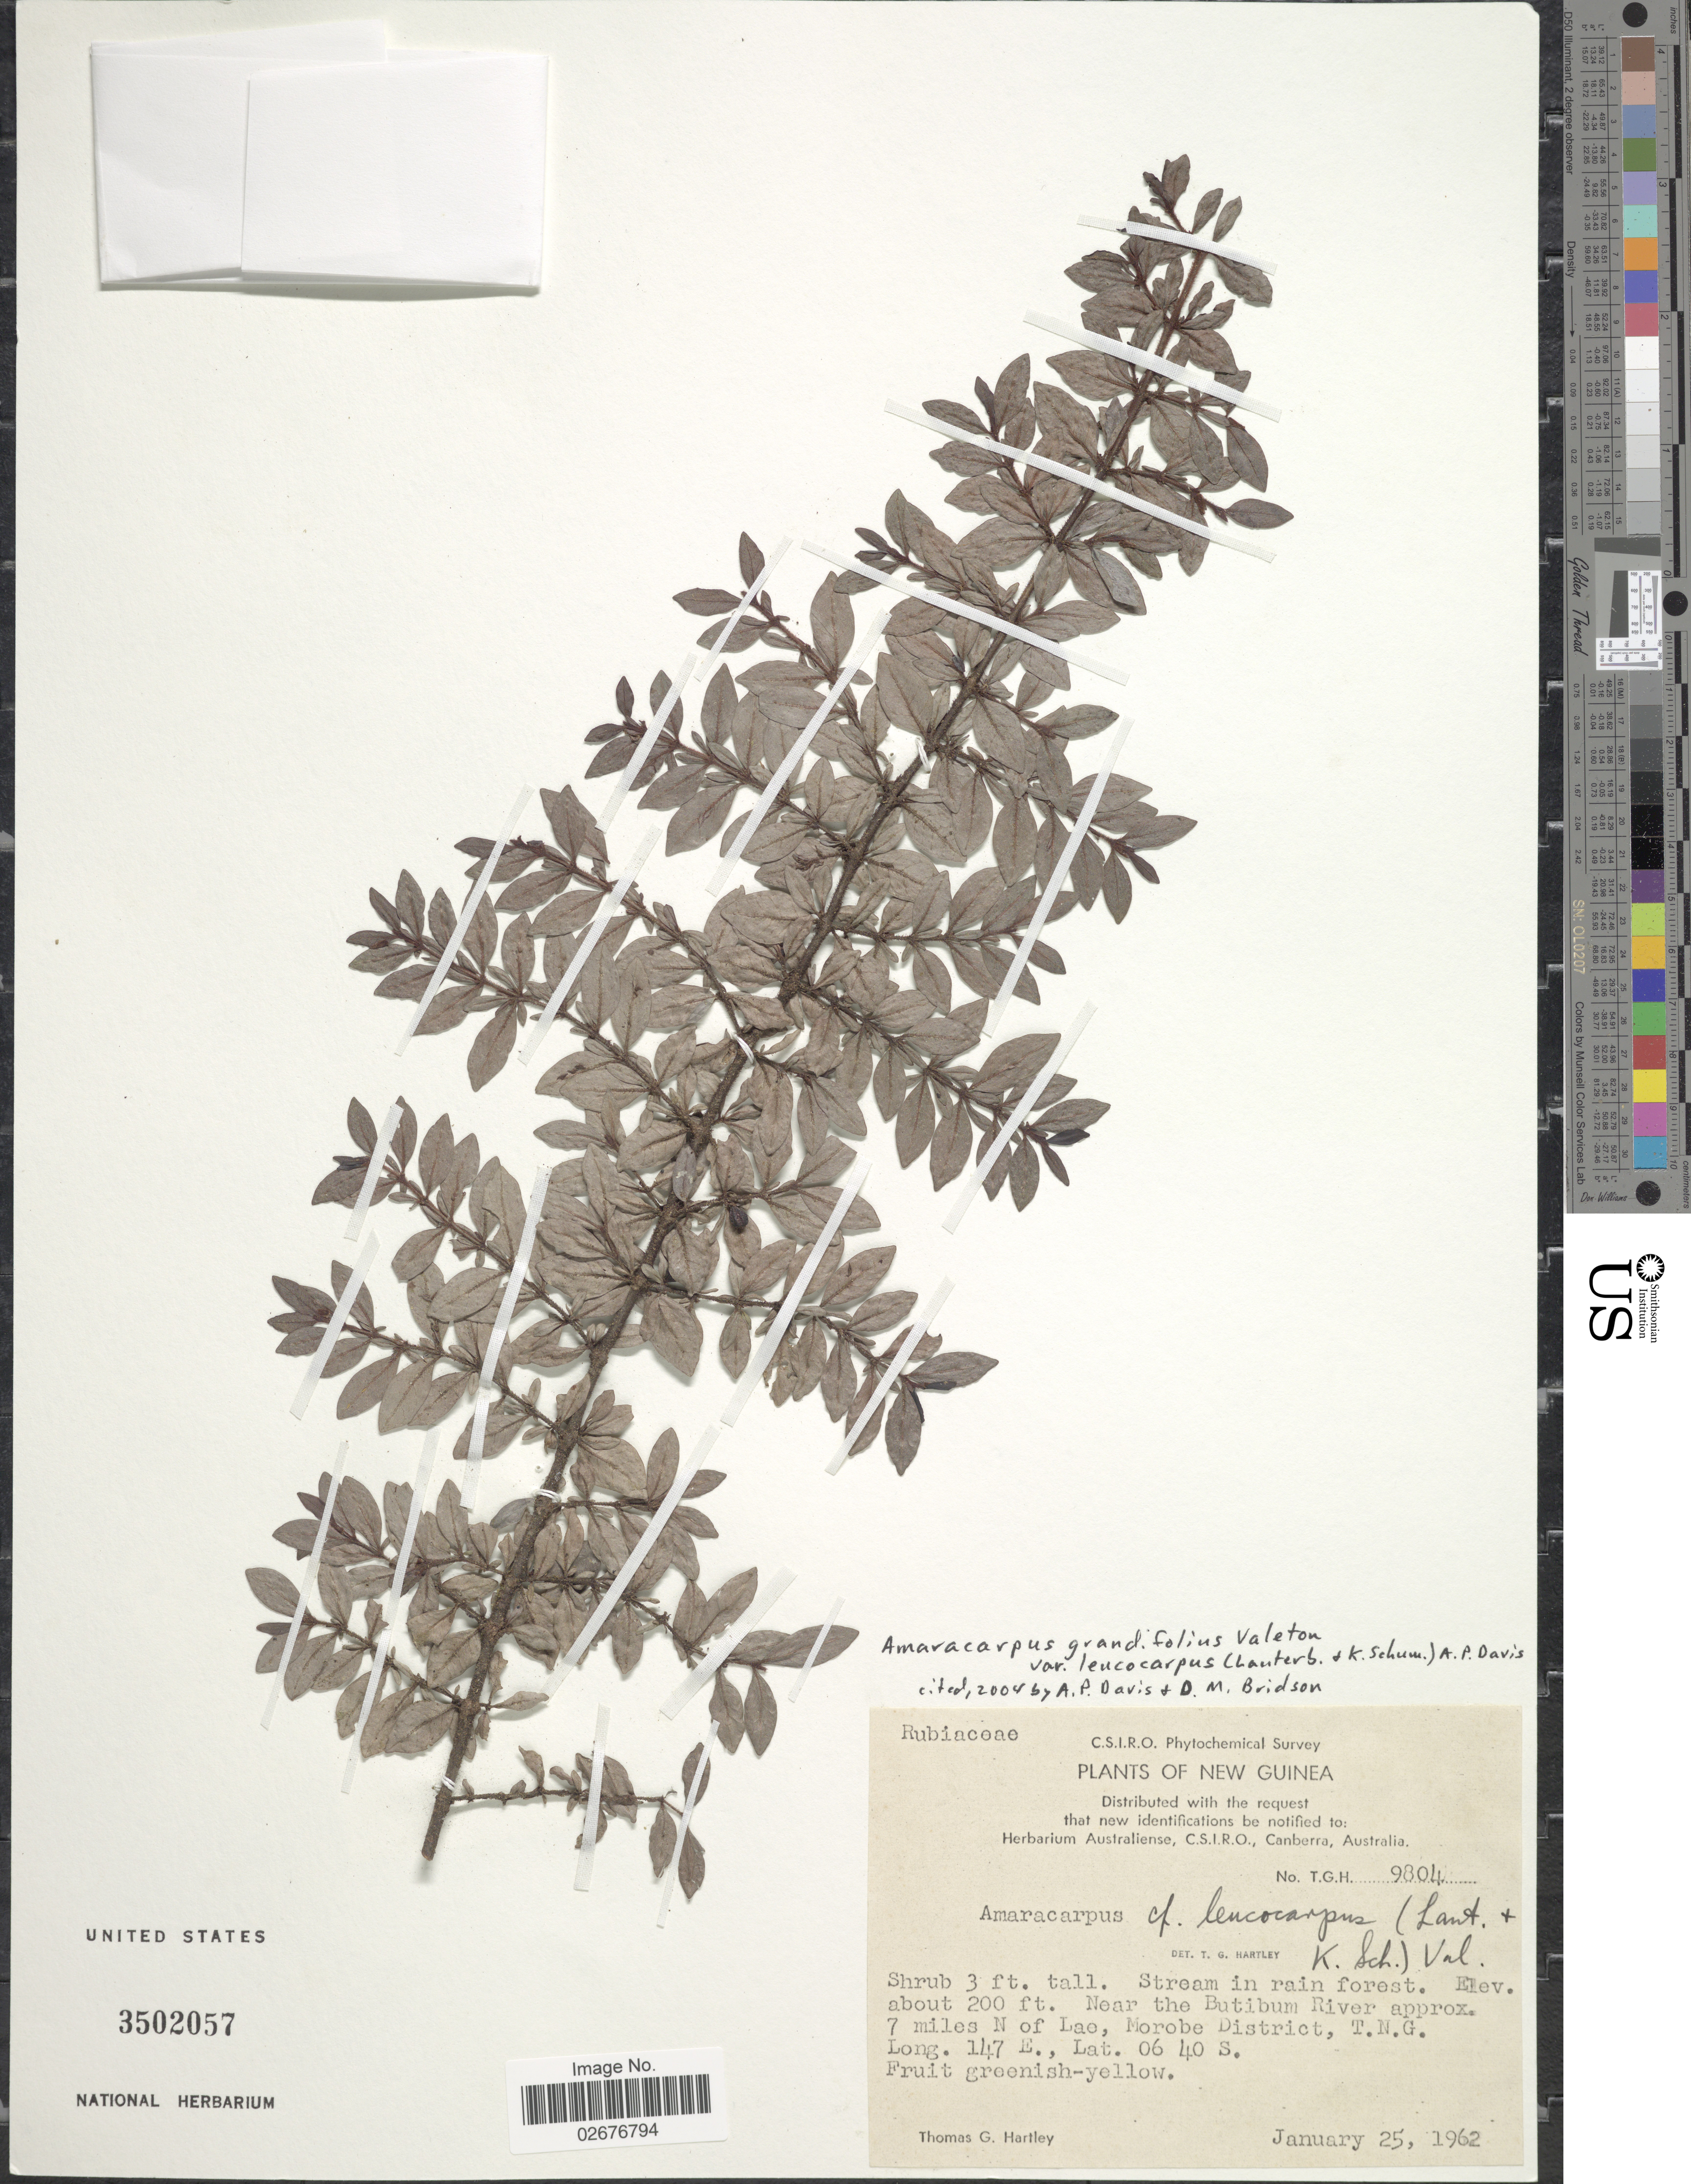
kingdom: Plantae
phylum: Tracheophyta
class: Magnoliopsida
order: Gentianales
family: Rubiaceae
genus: Amaracarpus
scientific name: Amaracarpus grandifolius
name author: Valeton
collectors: T. Hartley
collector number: TGH9804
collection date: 1962-01-25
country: Papua New Guinea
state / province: Morobe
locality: New Guinea, near the Butibum River approx. 7 miles N of Lae, T.N.G.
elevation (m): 61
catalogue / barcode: US 3502057